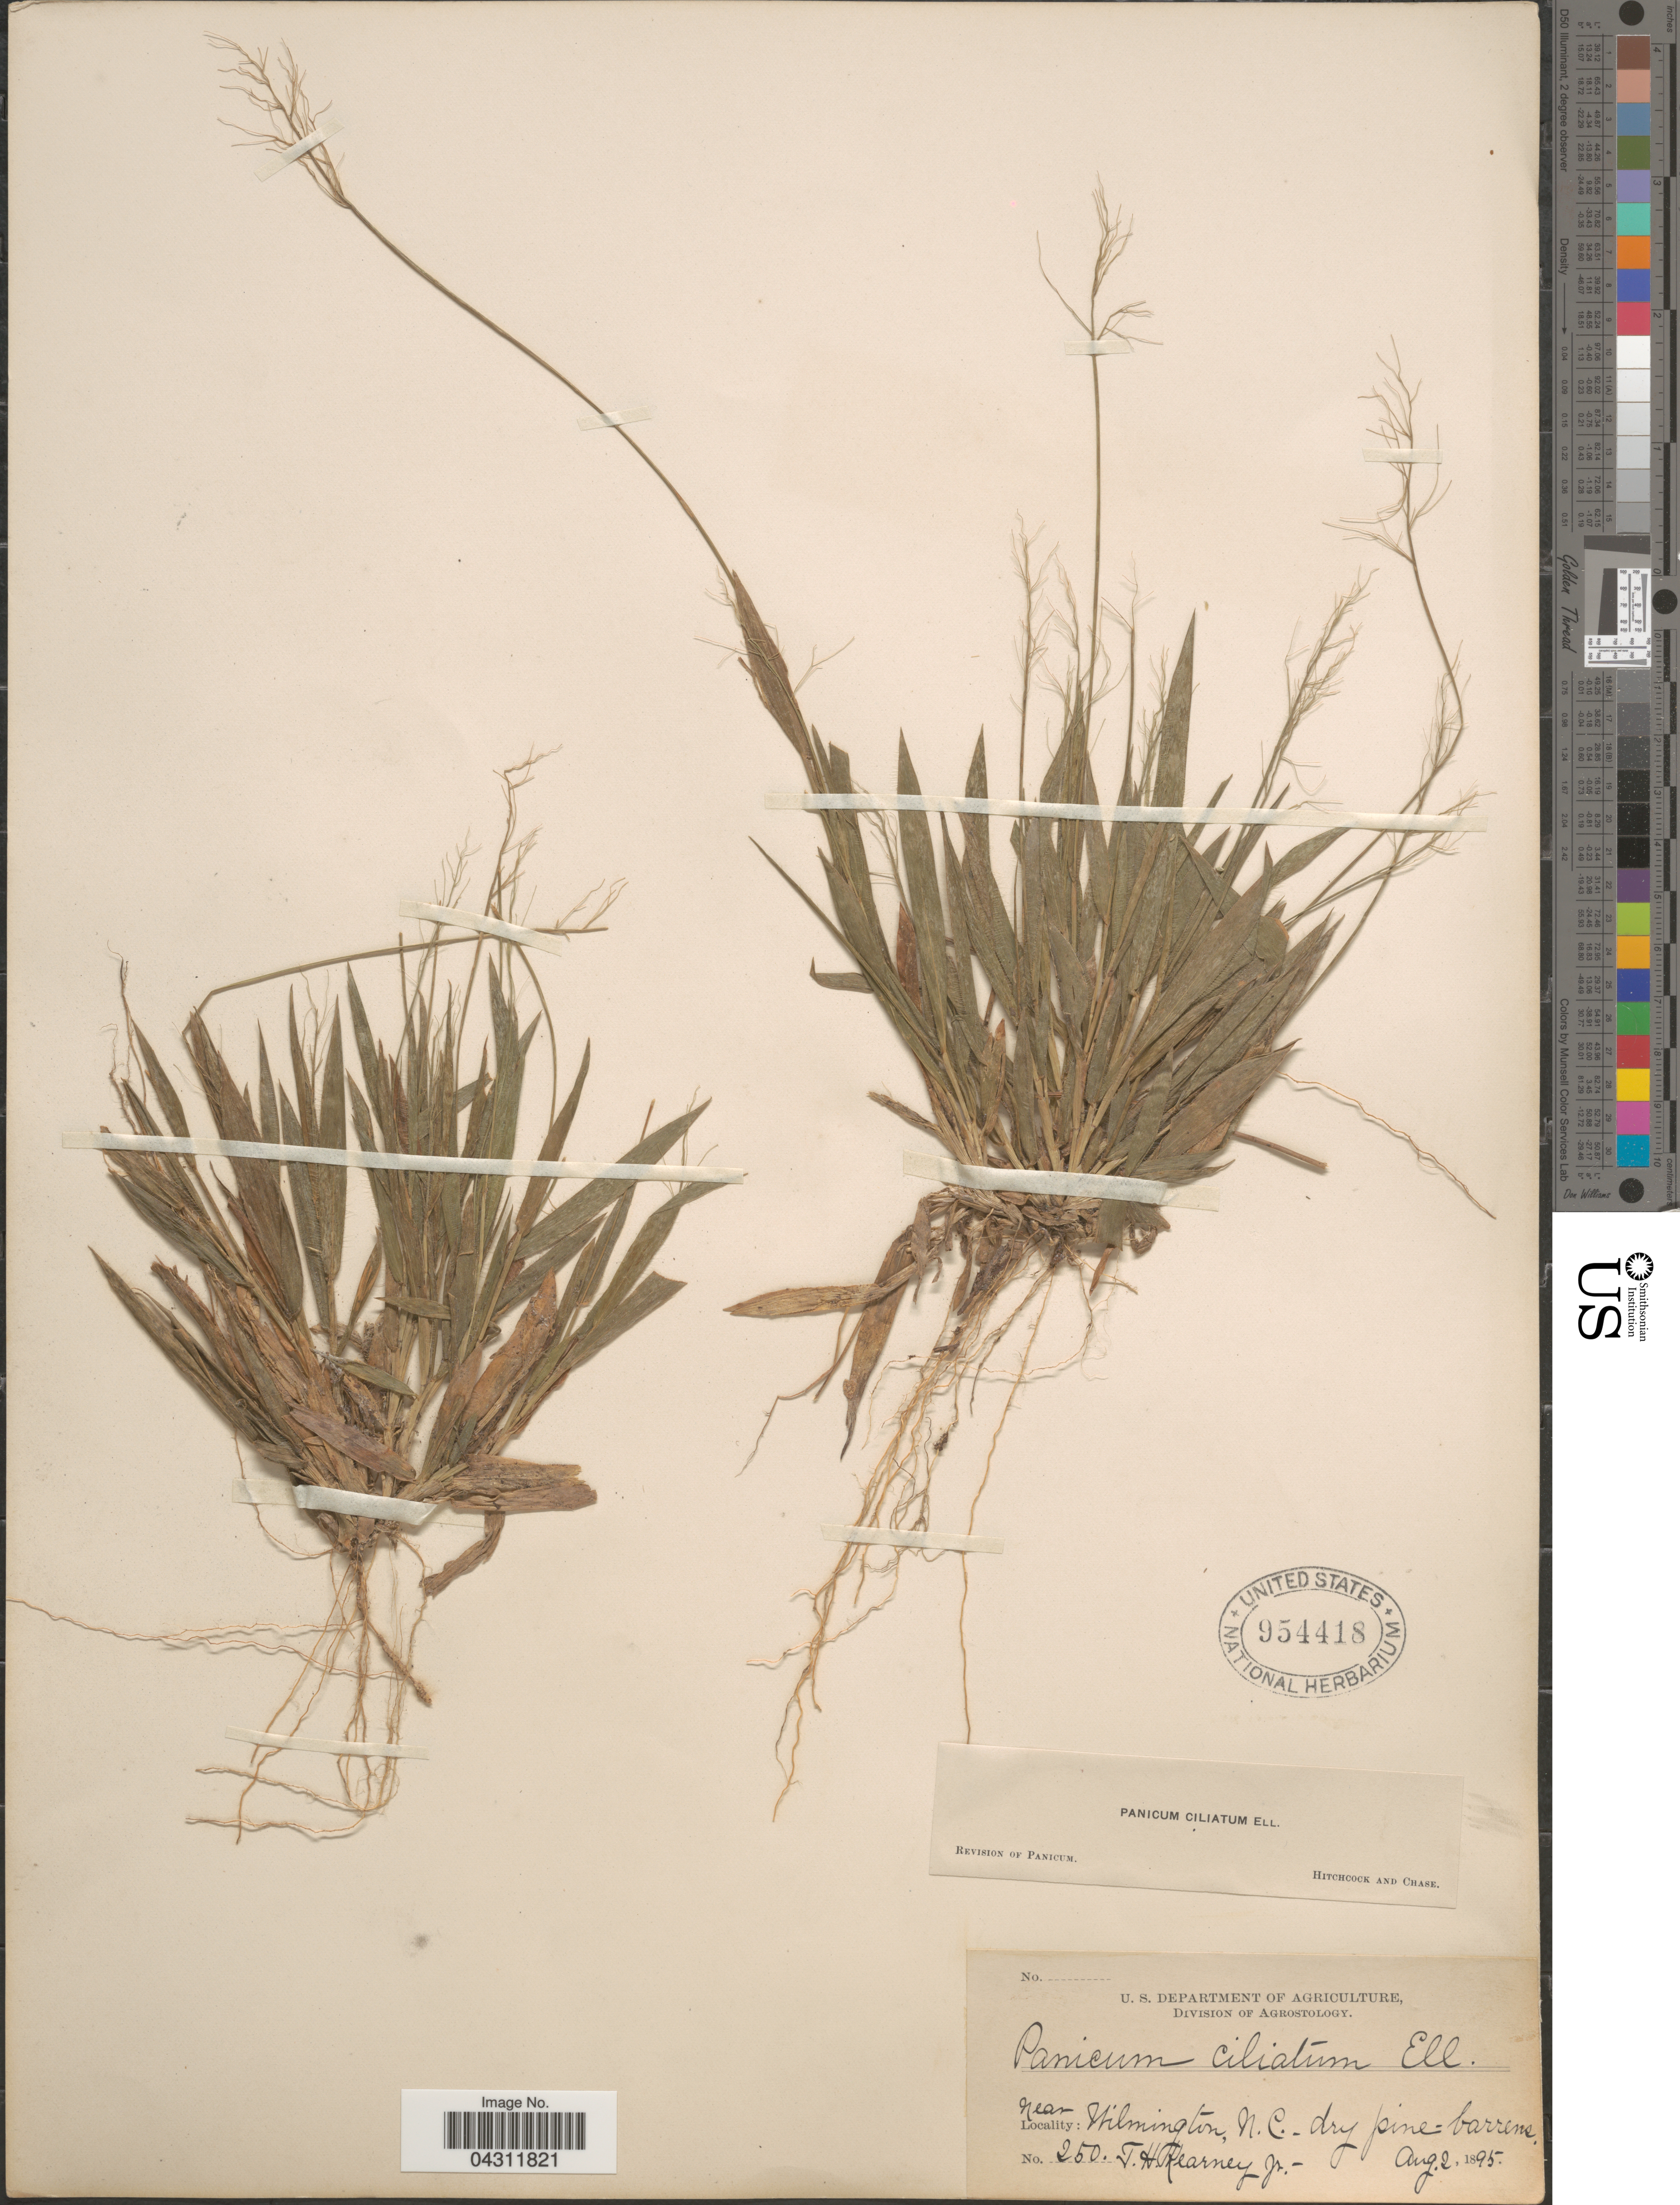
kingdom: Plantae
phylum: Tracheophyta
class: Liliopsida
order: Poales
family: Poaceae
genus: Dichanthelium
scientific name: Dichanthelium strigosum var. leucoblepharis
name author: (Trin.) Freckmann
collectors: T. H. Kearney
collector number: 250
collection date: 1895-08-02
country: United States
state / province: North Carolina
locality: Near Wilmington.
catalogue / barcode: US 954418